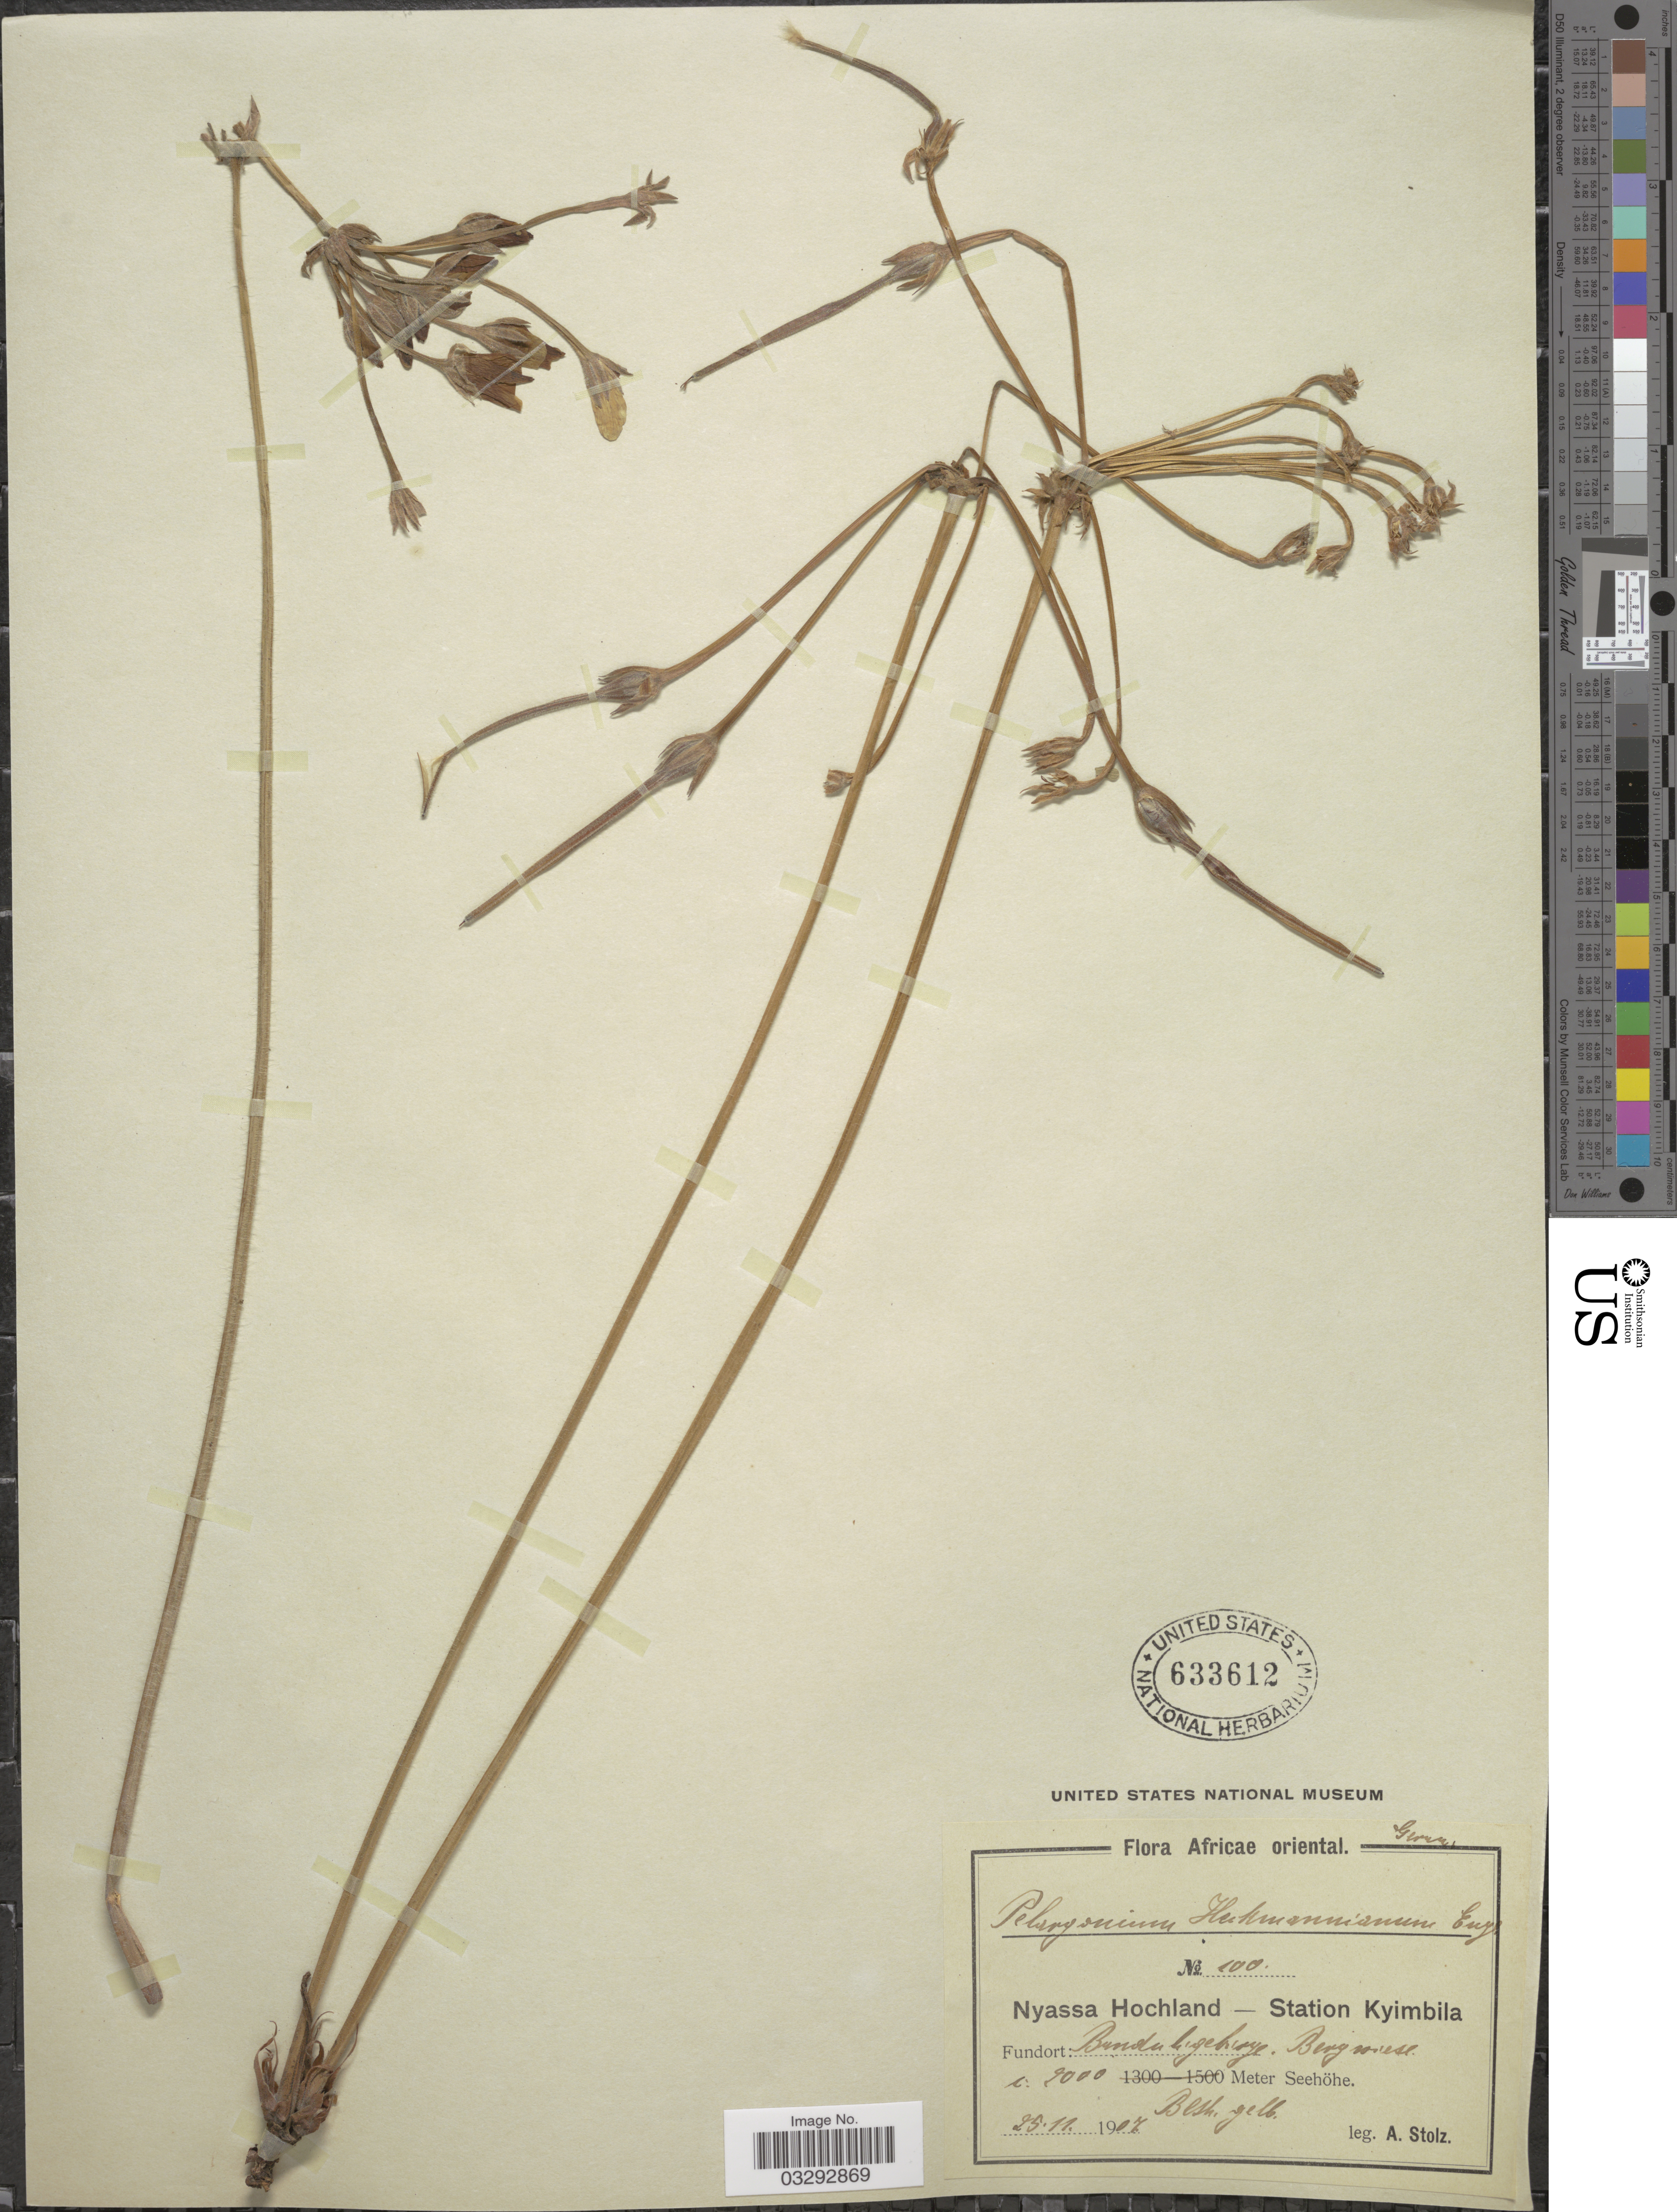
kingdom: Plantae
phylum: Tracheophyta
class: Magnoliopsida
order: Geraniales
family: Geraniaceae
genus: Pelargonium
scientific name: Pelargonium heckmannianum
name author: Engl.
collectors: A. Stolz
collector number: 100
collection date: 1907-11-25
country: Malawi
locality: Africae oriental, Nyassa Hochland - Station Kyimbila, Fundort: [illegible text].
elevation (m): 2000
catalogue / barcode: US 633612